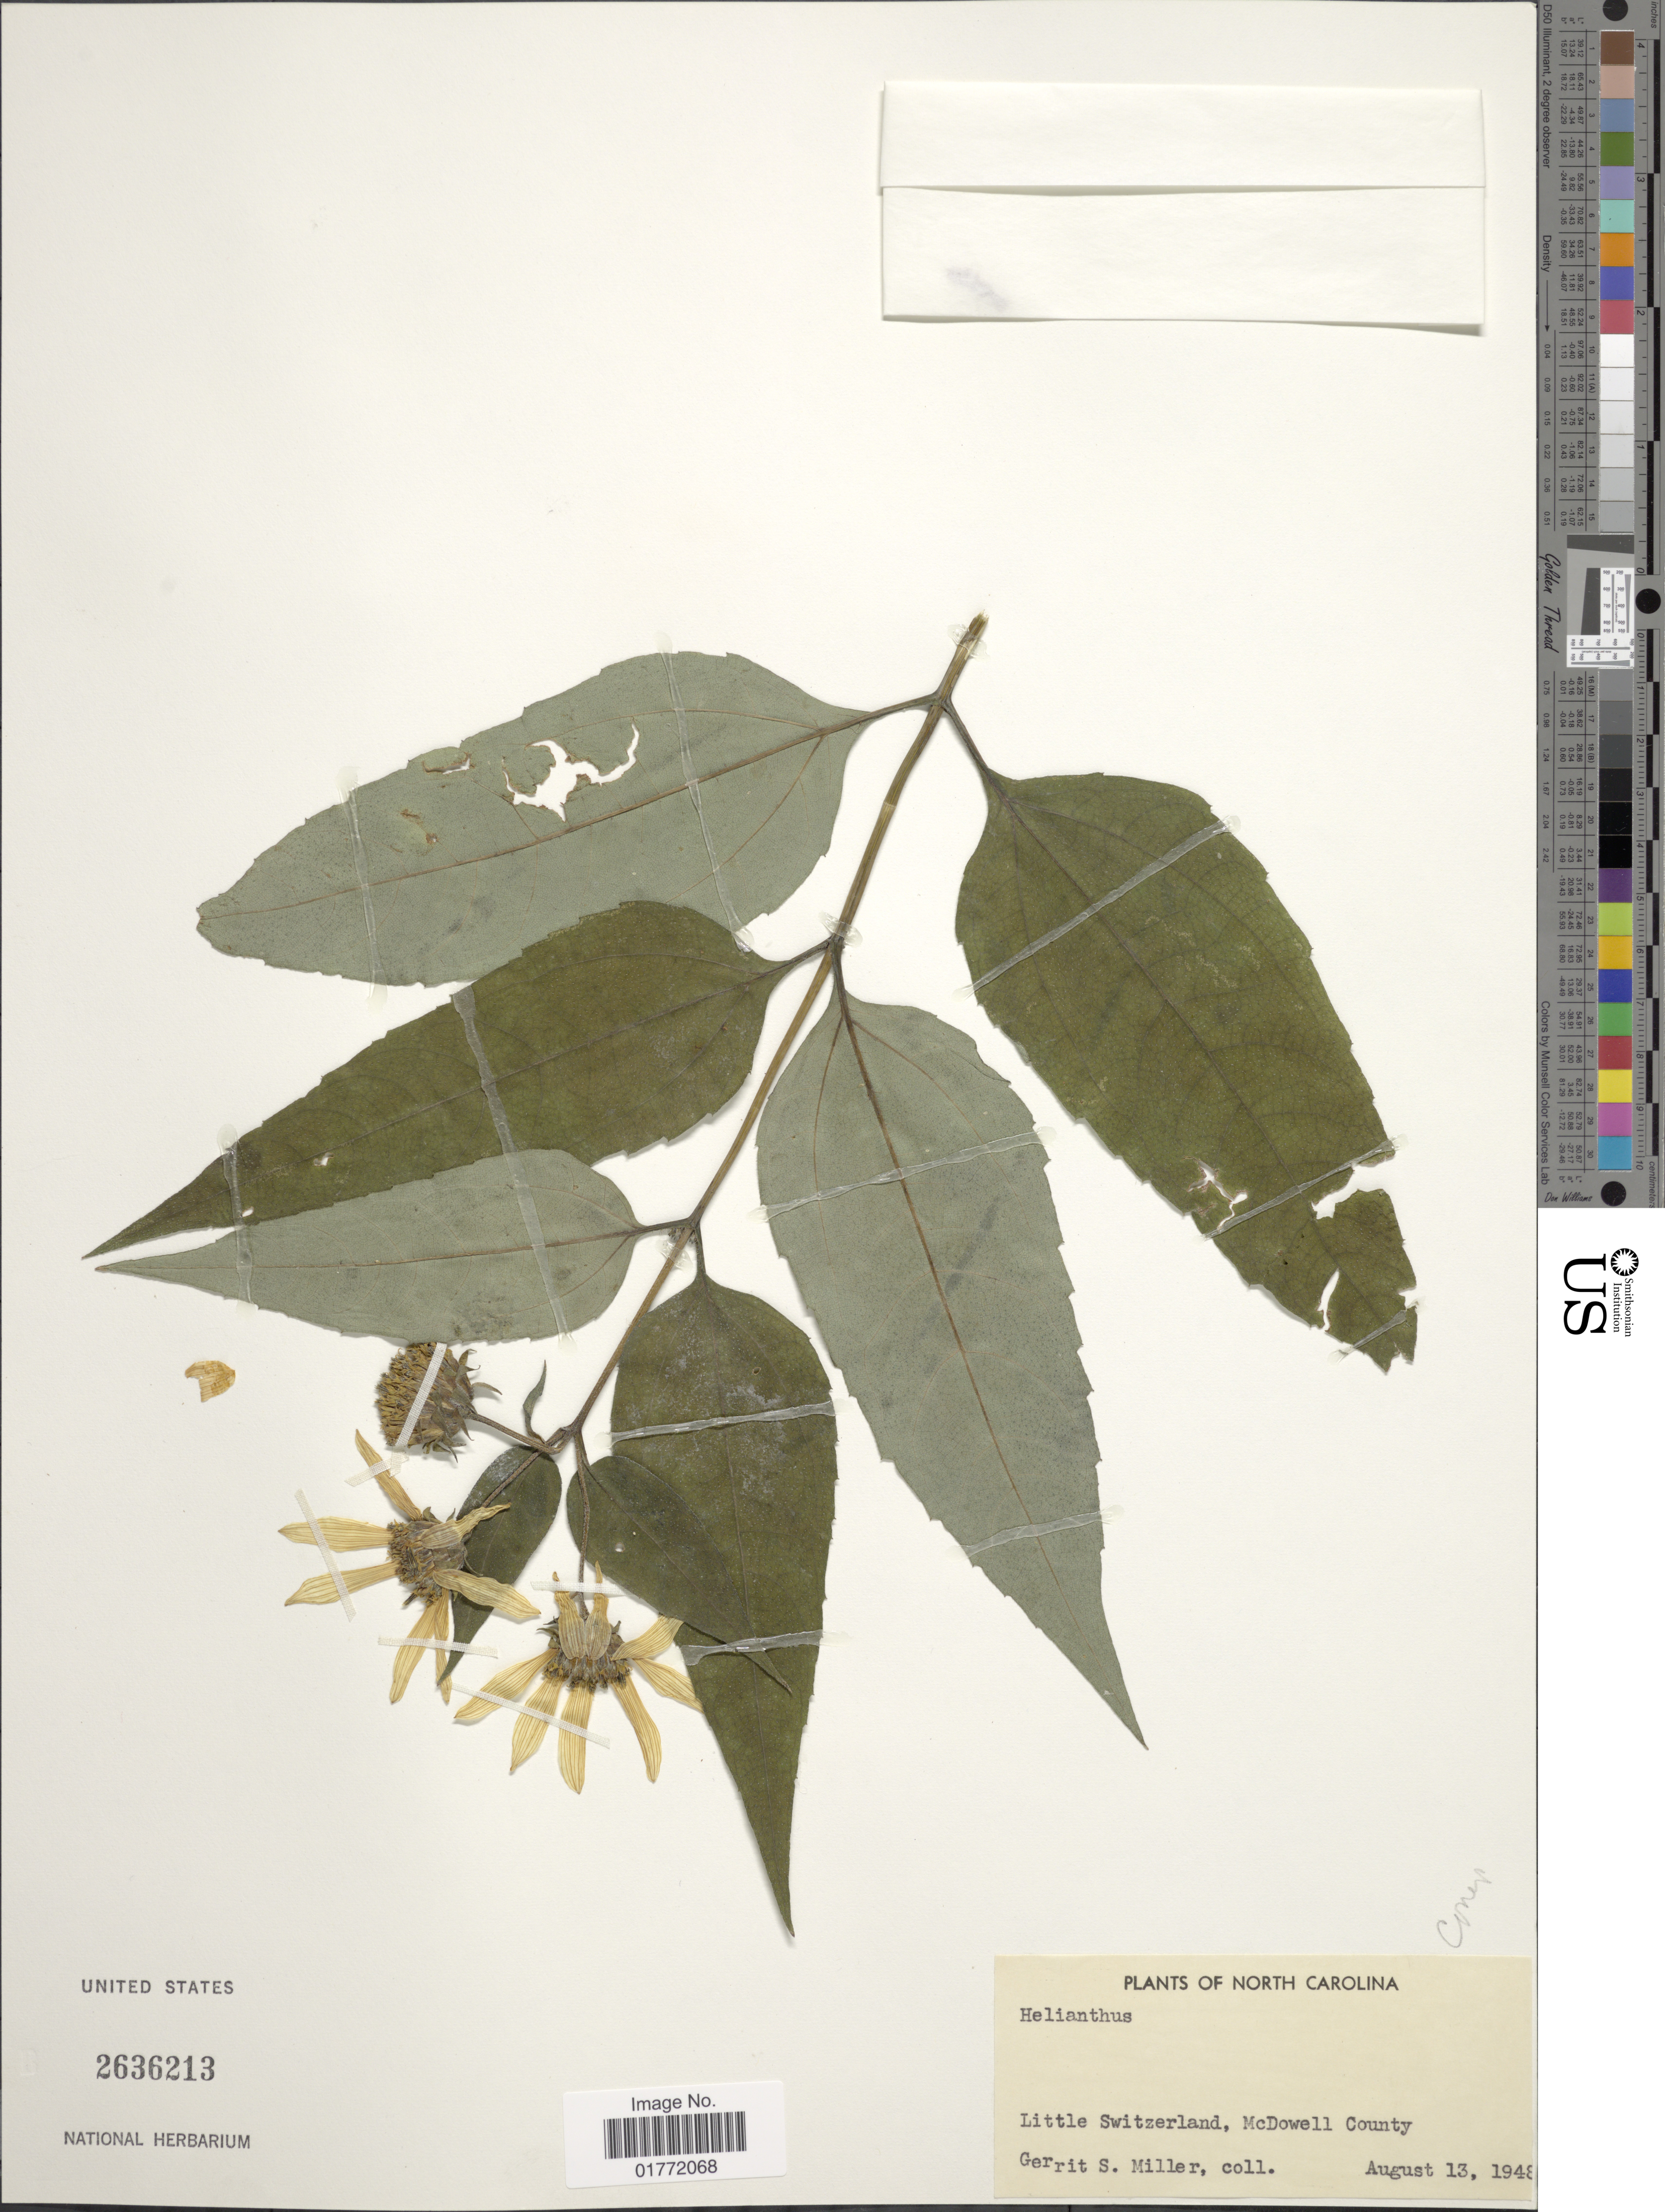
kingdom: Plantae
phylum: Tracheophyta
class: Magnoliopsida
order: Asterales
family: Asteraceae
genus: Helianthus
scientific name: Helianthus sp.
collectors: G. S. Miller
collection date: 1948-08-13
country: United States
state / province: North Carolina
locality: Little Switzerland, McDowell County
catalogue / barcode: US 2636213